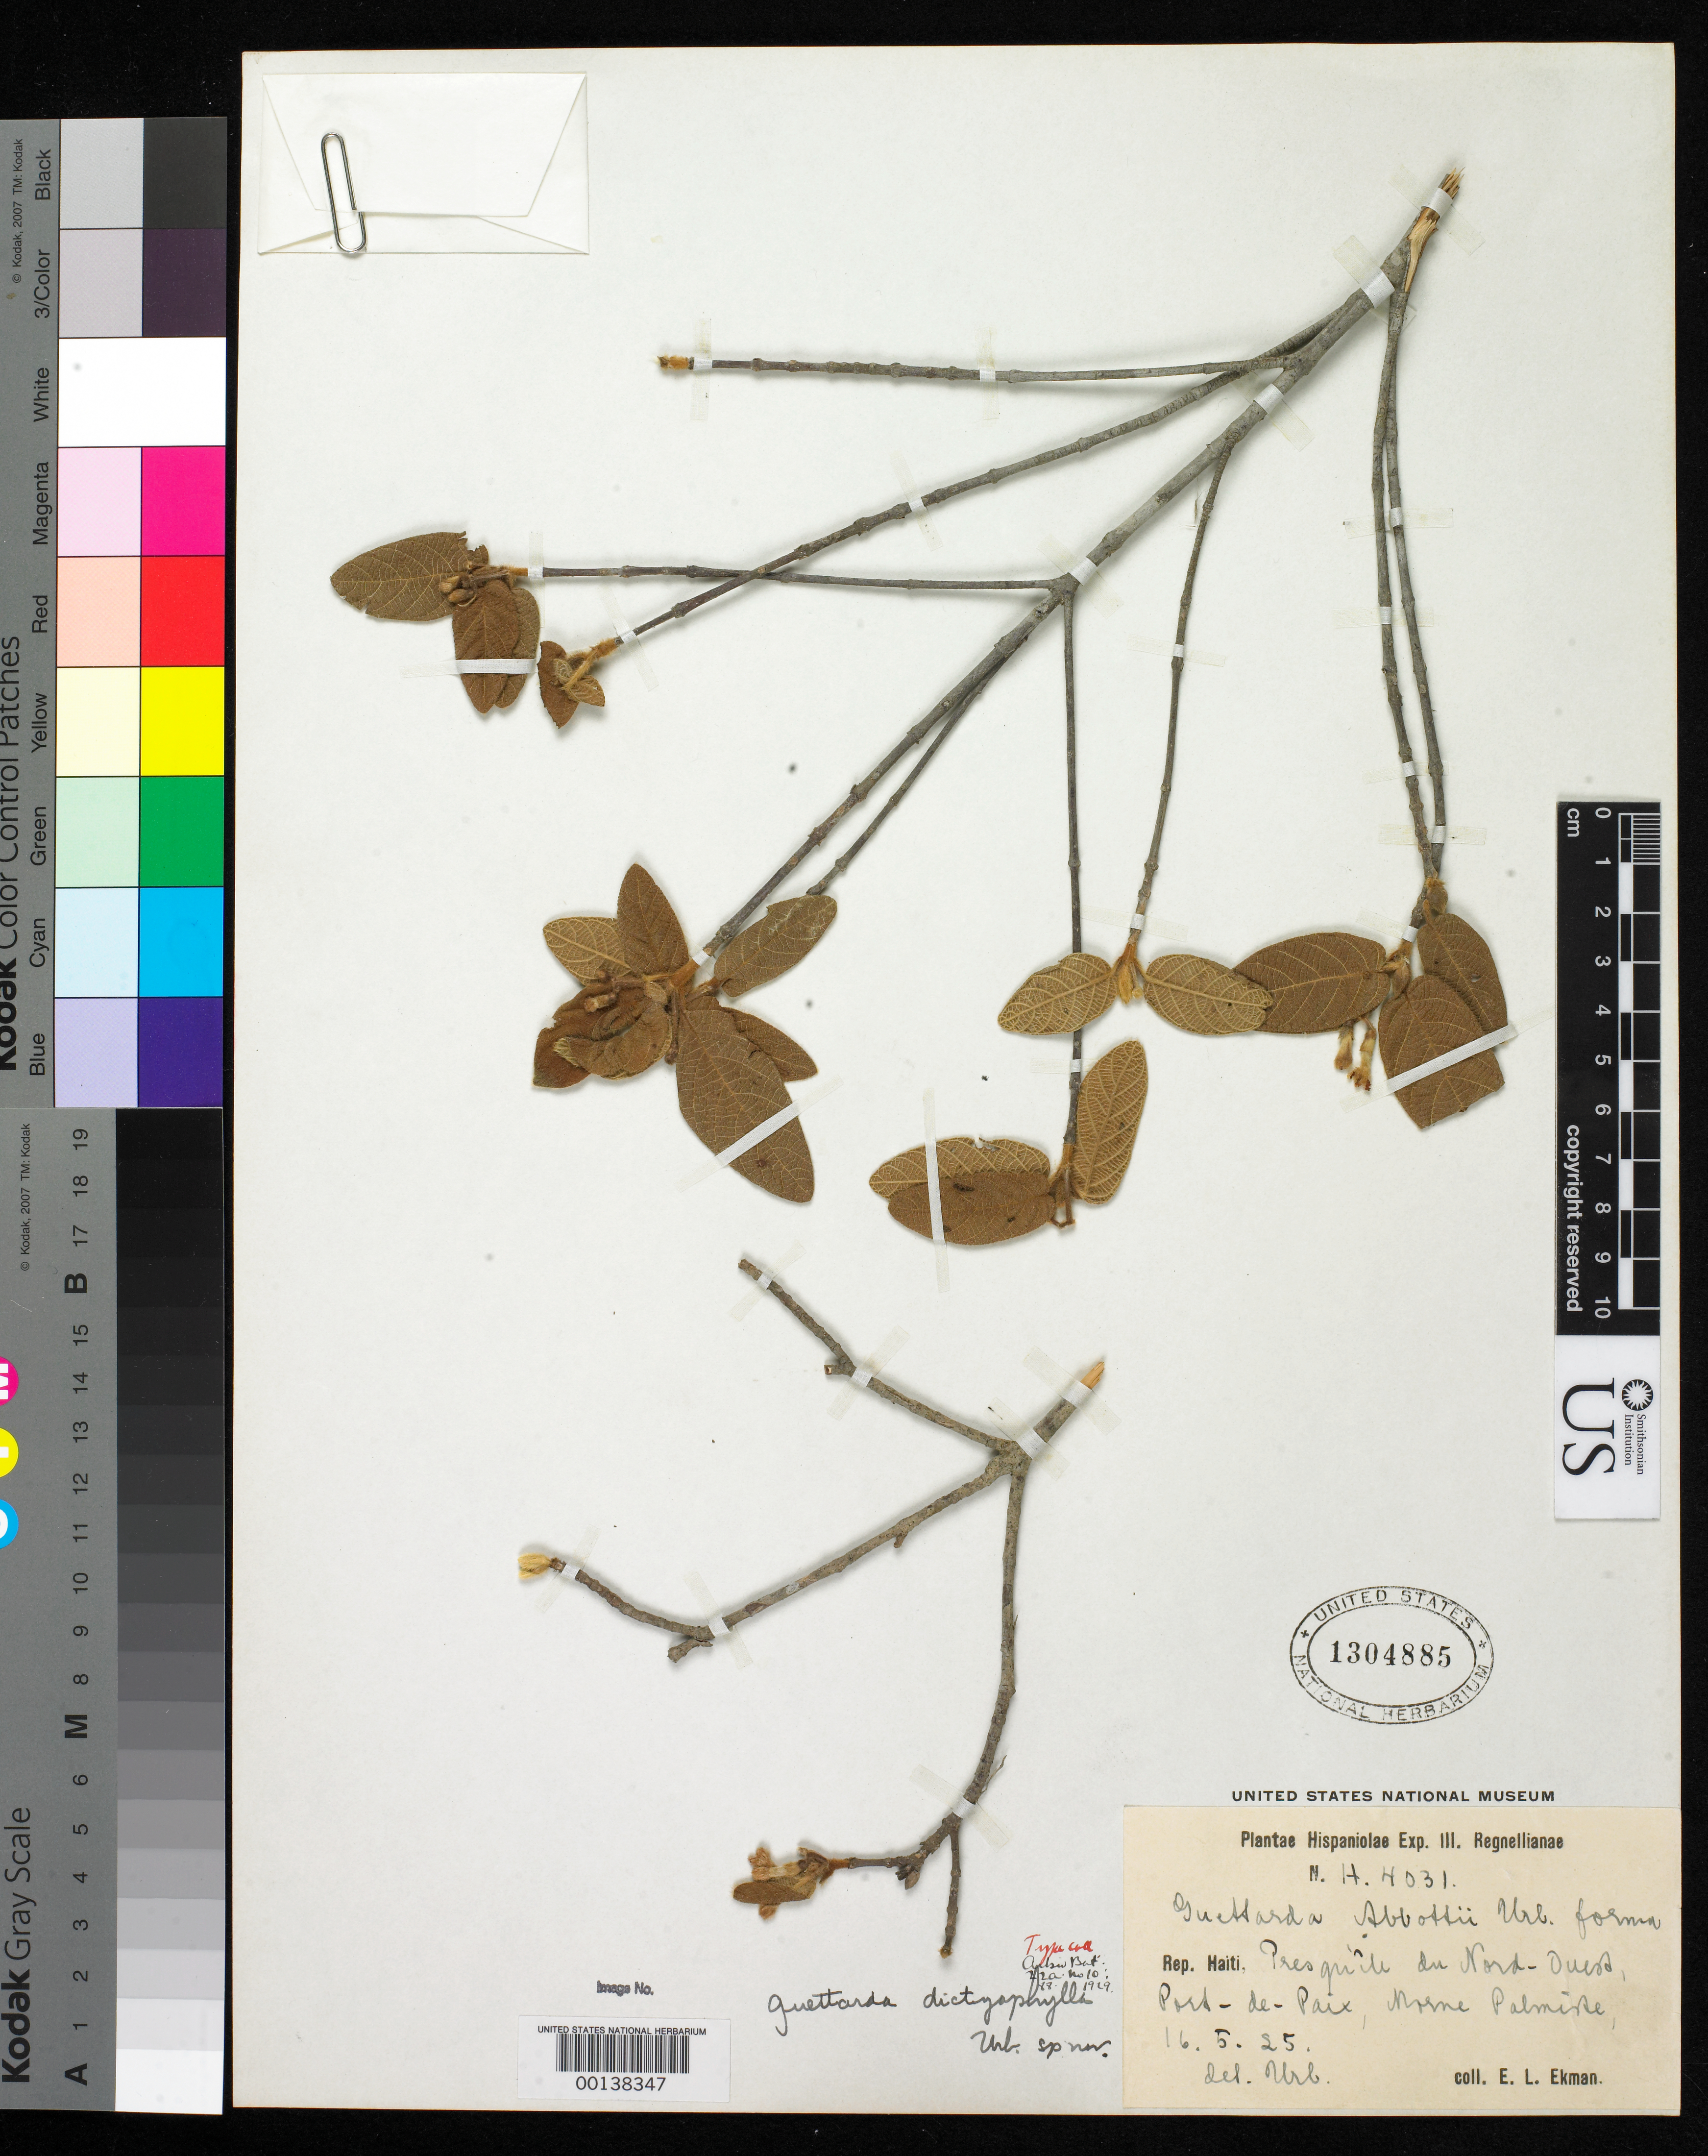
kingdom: Plantae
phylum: Tracheophyta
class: Magnoliopsida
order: Gentianales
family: Rubiaceae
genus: Guettarda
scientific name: Guettarda dictyophylla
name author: Urb.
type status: Isotype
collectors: E. L. Ekman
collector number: H 4031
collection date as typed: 16 May 1925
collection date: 1925-05-16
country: Haiti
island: Hispaniola Island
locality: Port de Paix, Jean Rabel, Saline-Michel.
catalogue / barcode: US 1304885